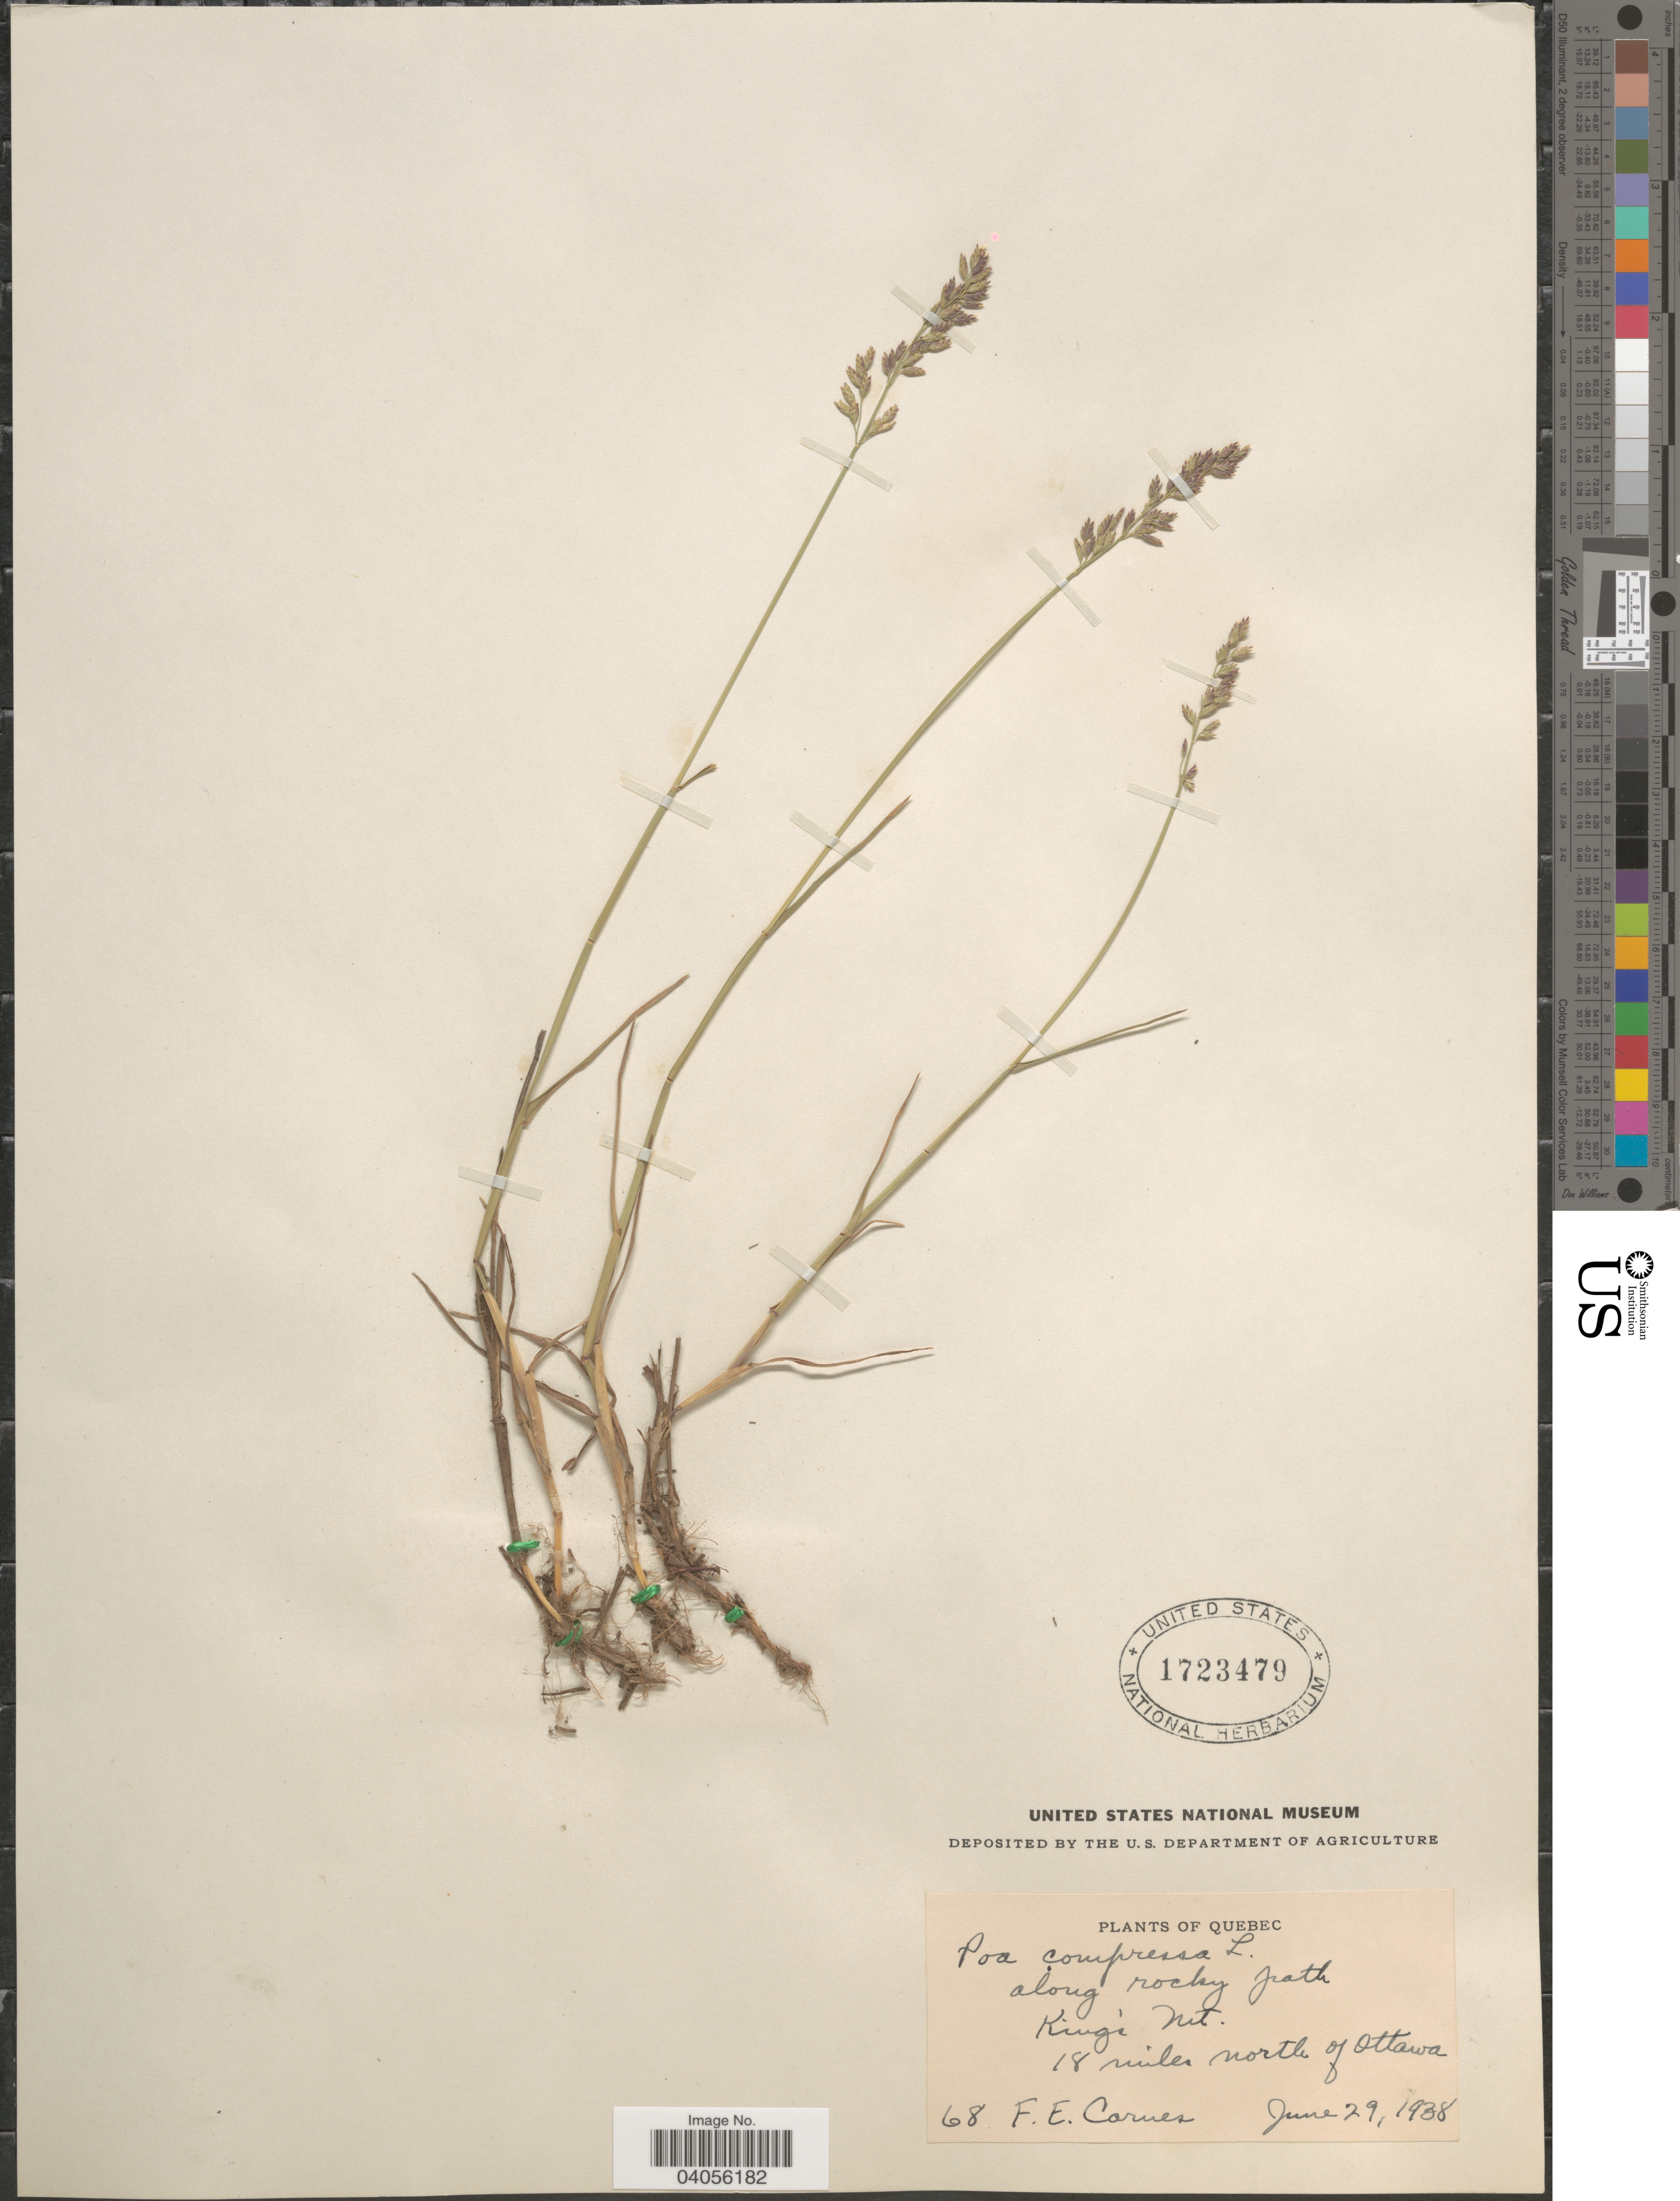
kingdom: Plantae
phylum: Tracheophyta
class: Liliopsida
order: Poales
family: Poaceae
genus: Poa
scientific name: Poa compressa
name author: L.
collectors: F. Carnes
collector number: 68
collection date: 1938-06-29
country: Canada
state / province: Quebec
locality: Along rocky path, King's Mt. 18 miles north of Ottawa.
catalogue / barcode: US 1723479